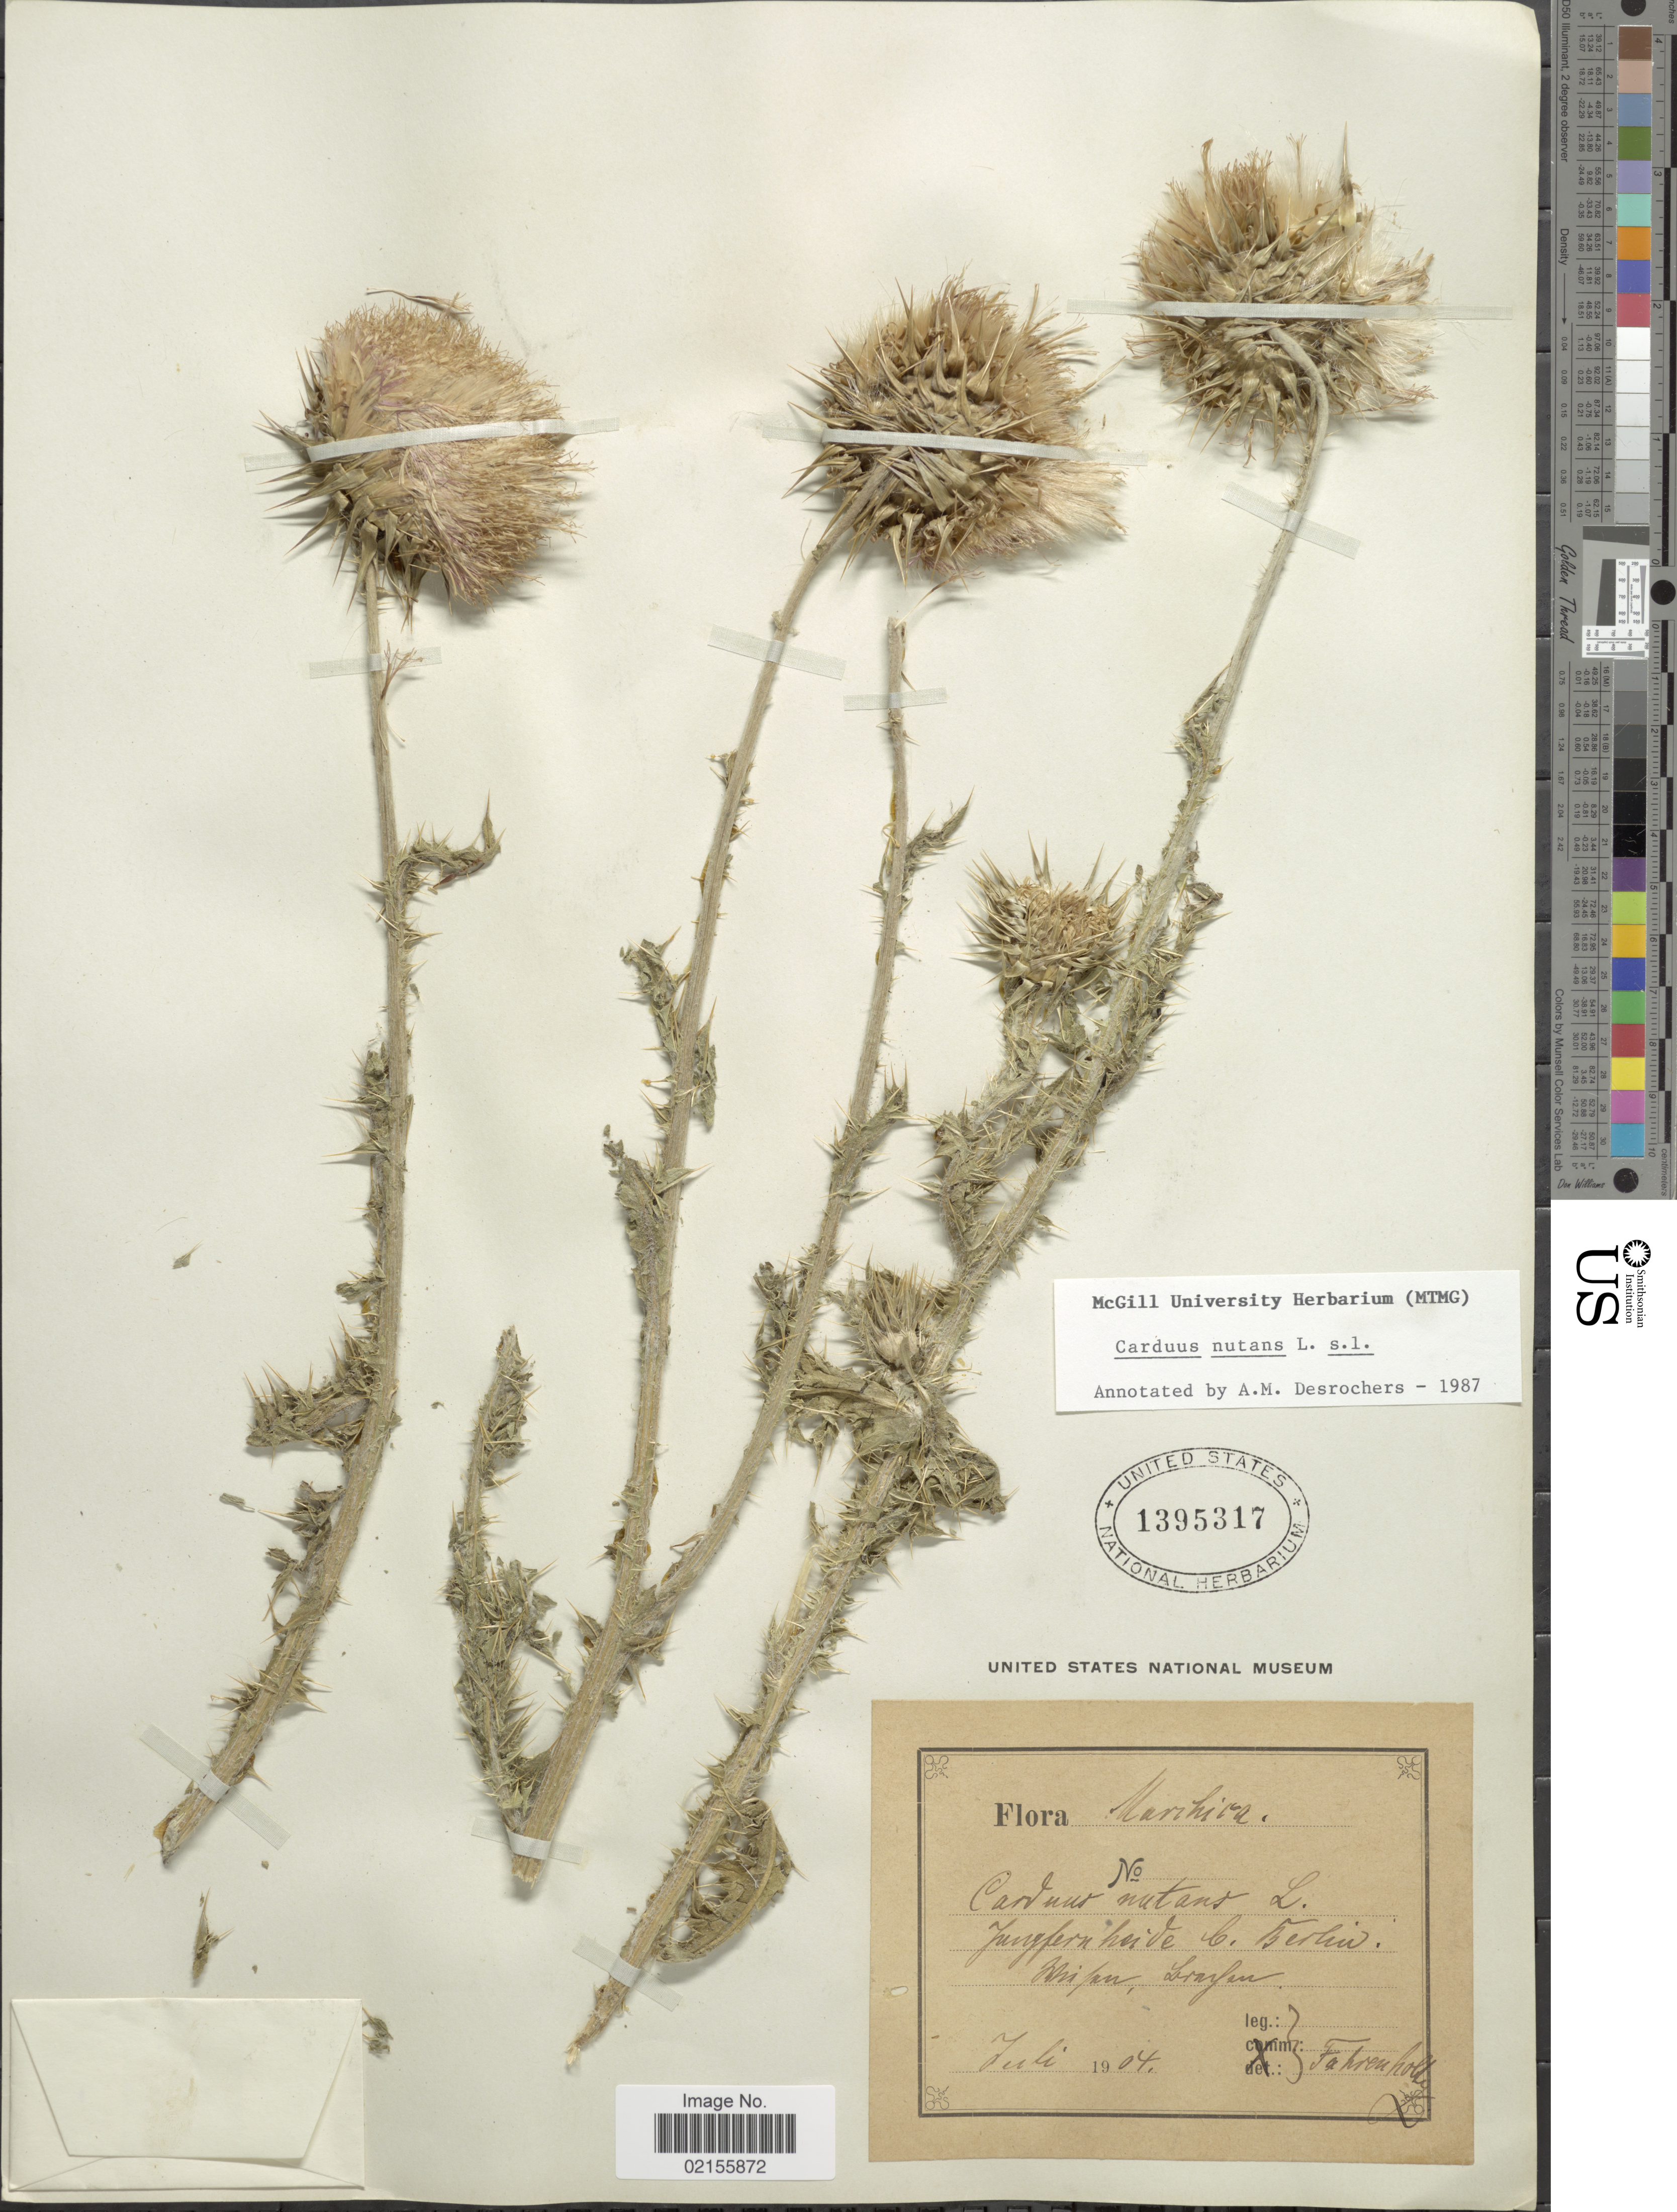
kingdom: Plantae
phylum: Tracheophyta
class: Magnoliopsida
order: Asterales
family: Asteraceae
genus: Carduus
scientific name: Carduus nutans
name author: L.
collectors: Fahren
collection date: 1904-07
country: Germany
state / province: Berlin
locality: Narihica, Jungfernheide b. Berlin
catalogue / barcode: US 1395317